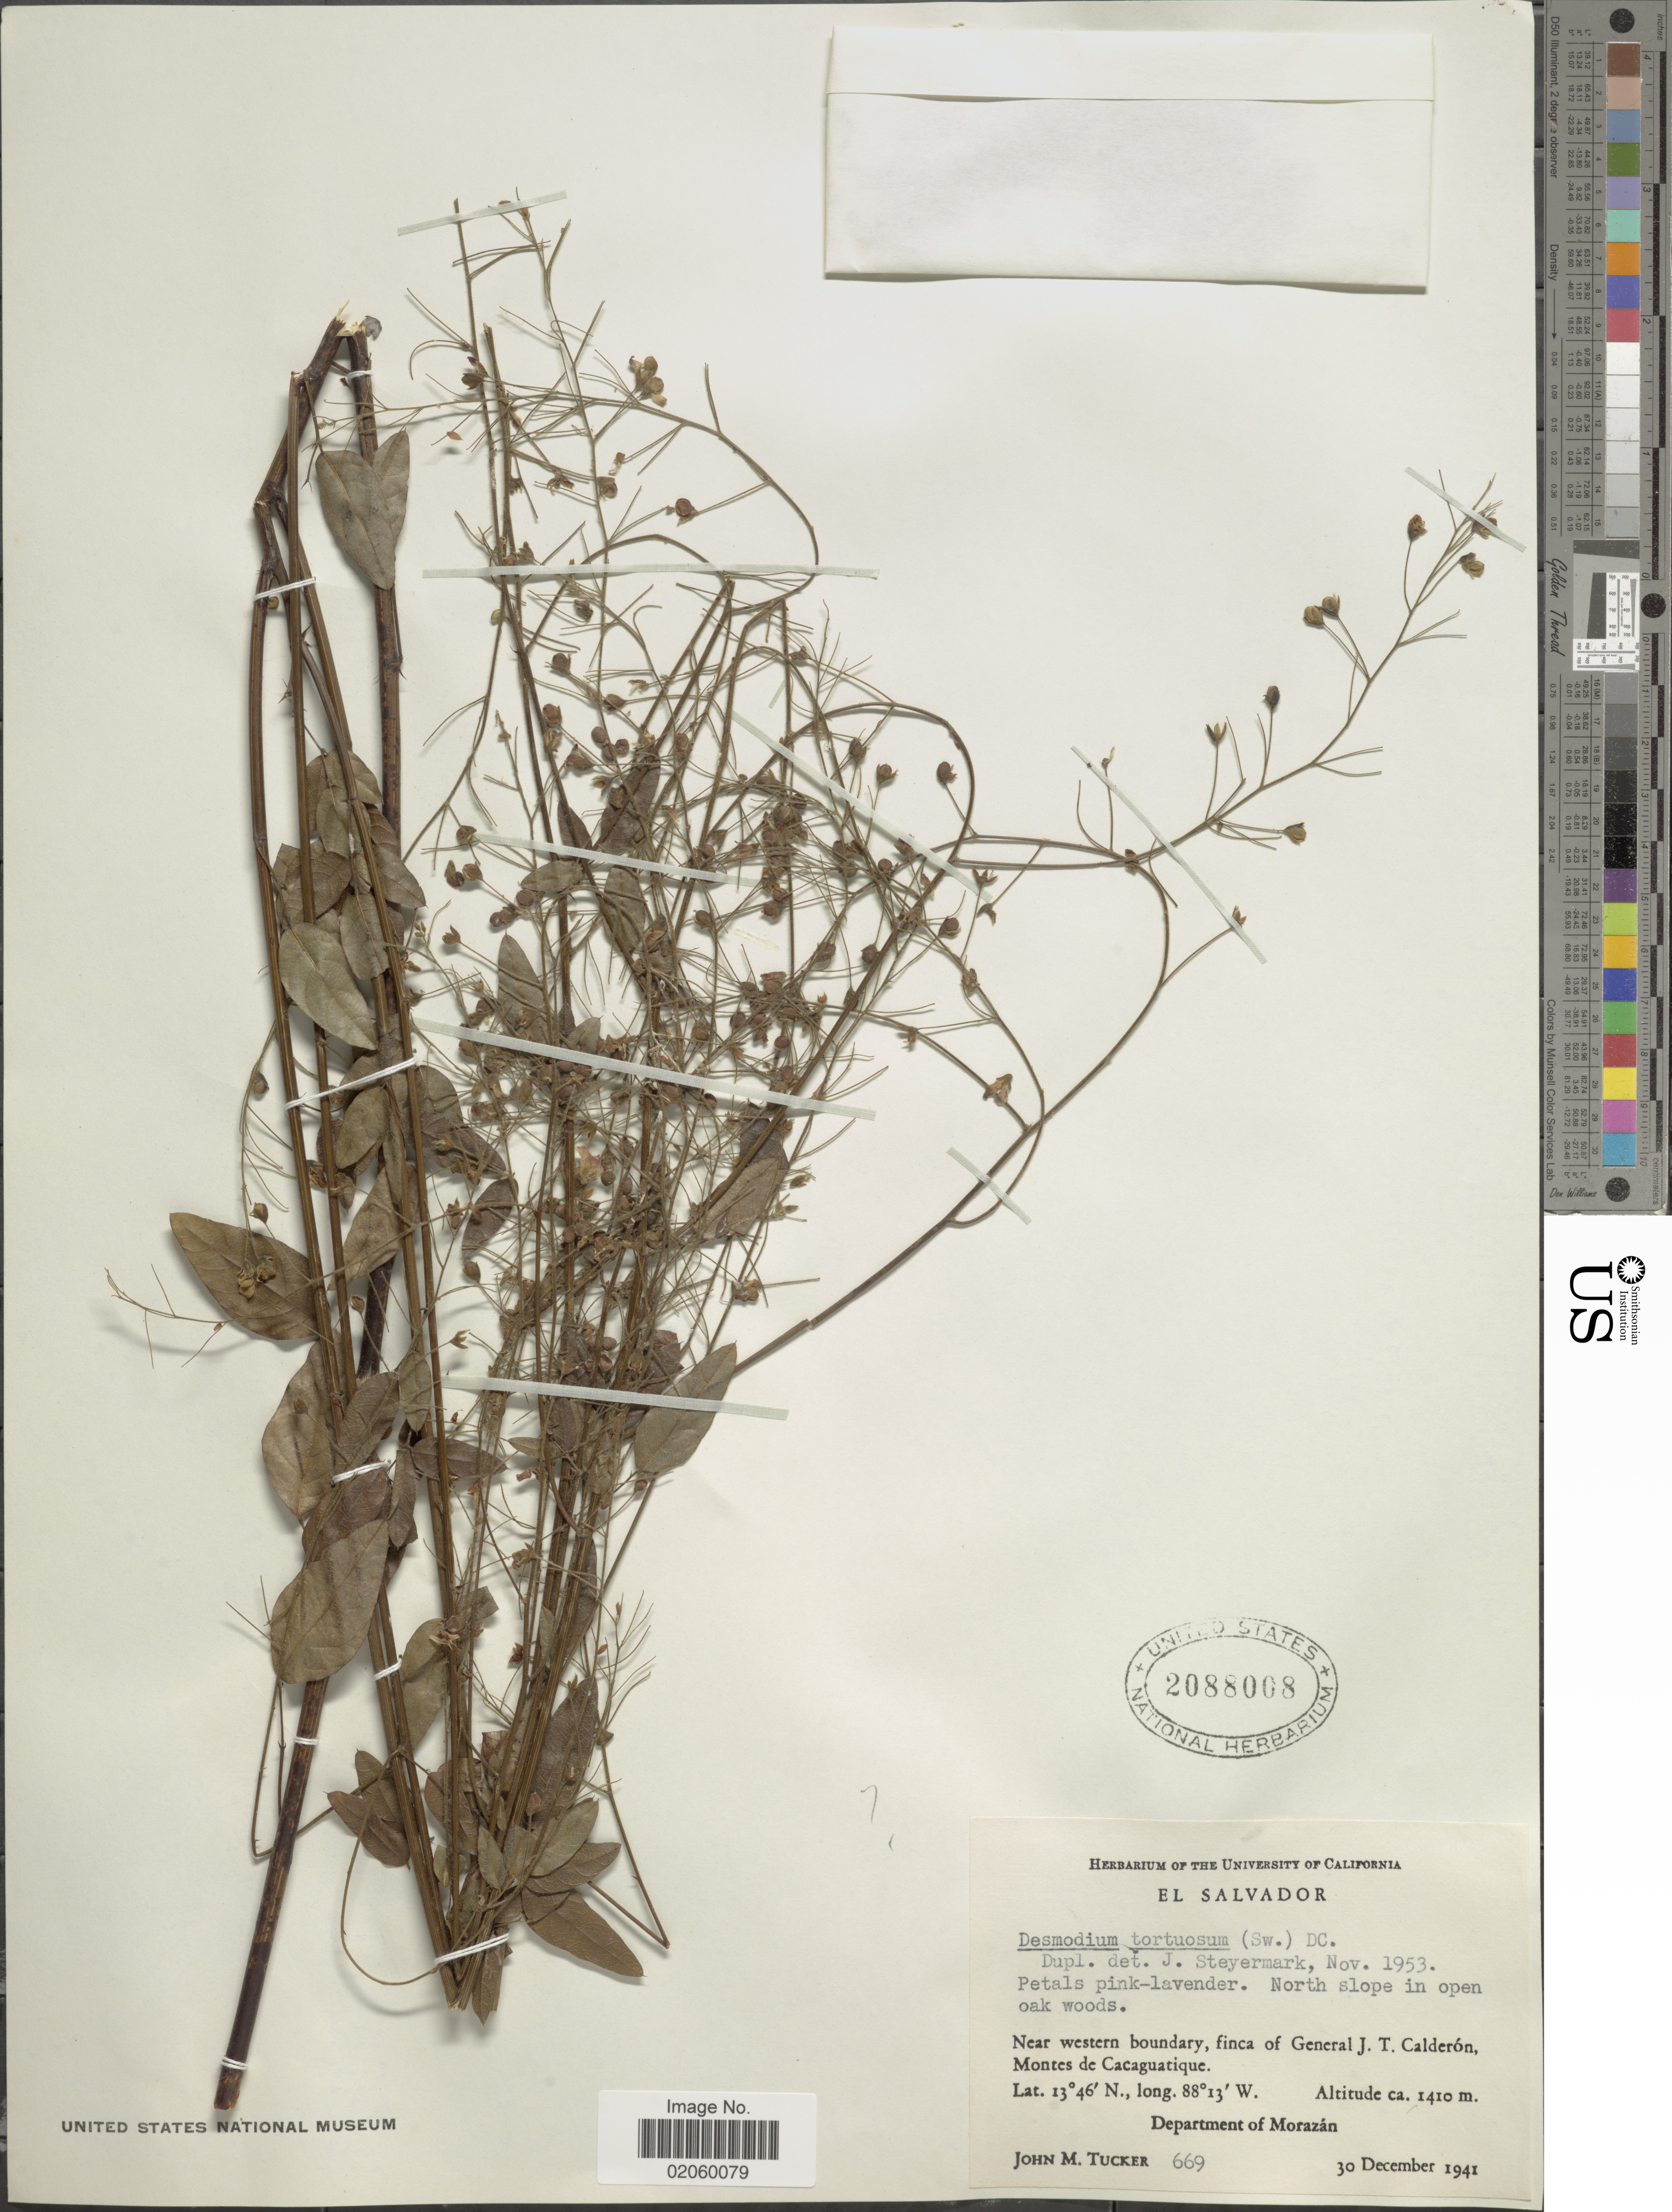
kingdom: Plantae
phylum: Tracheophyta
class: Magnoliopsida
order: Fabales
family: Fabaceae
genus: Desmodium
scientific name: Desmodium tortuosum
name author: (Sw.) DC.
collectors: J. M. Tucker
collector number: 669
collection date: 1941-12-30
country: Honduras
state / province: Fco. Morazán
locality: Near western boundary, finca of General J. T. Calderon, Montes de Cacaguatique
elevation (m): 1410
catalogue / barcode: US 2088008